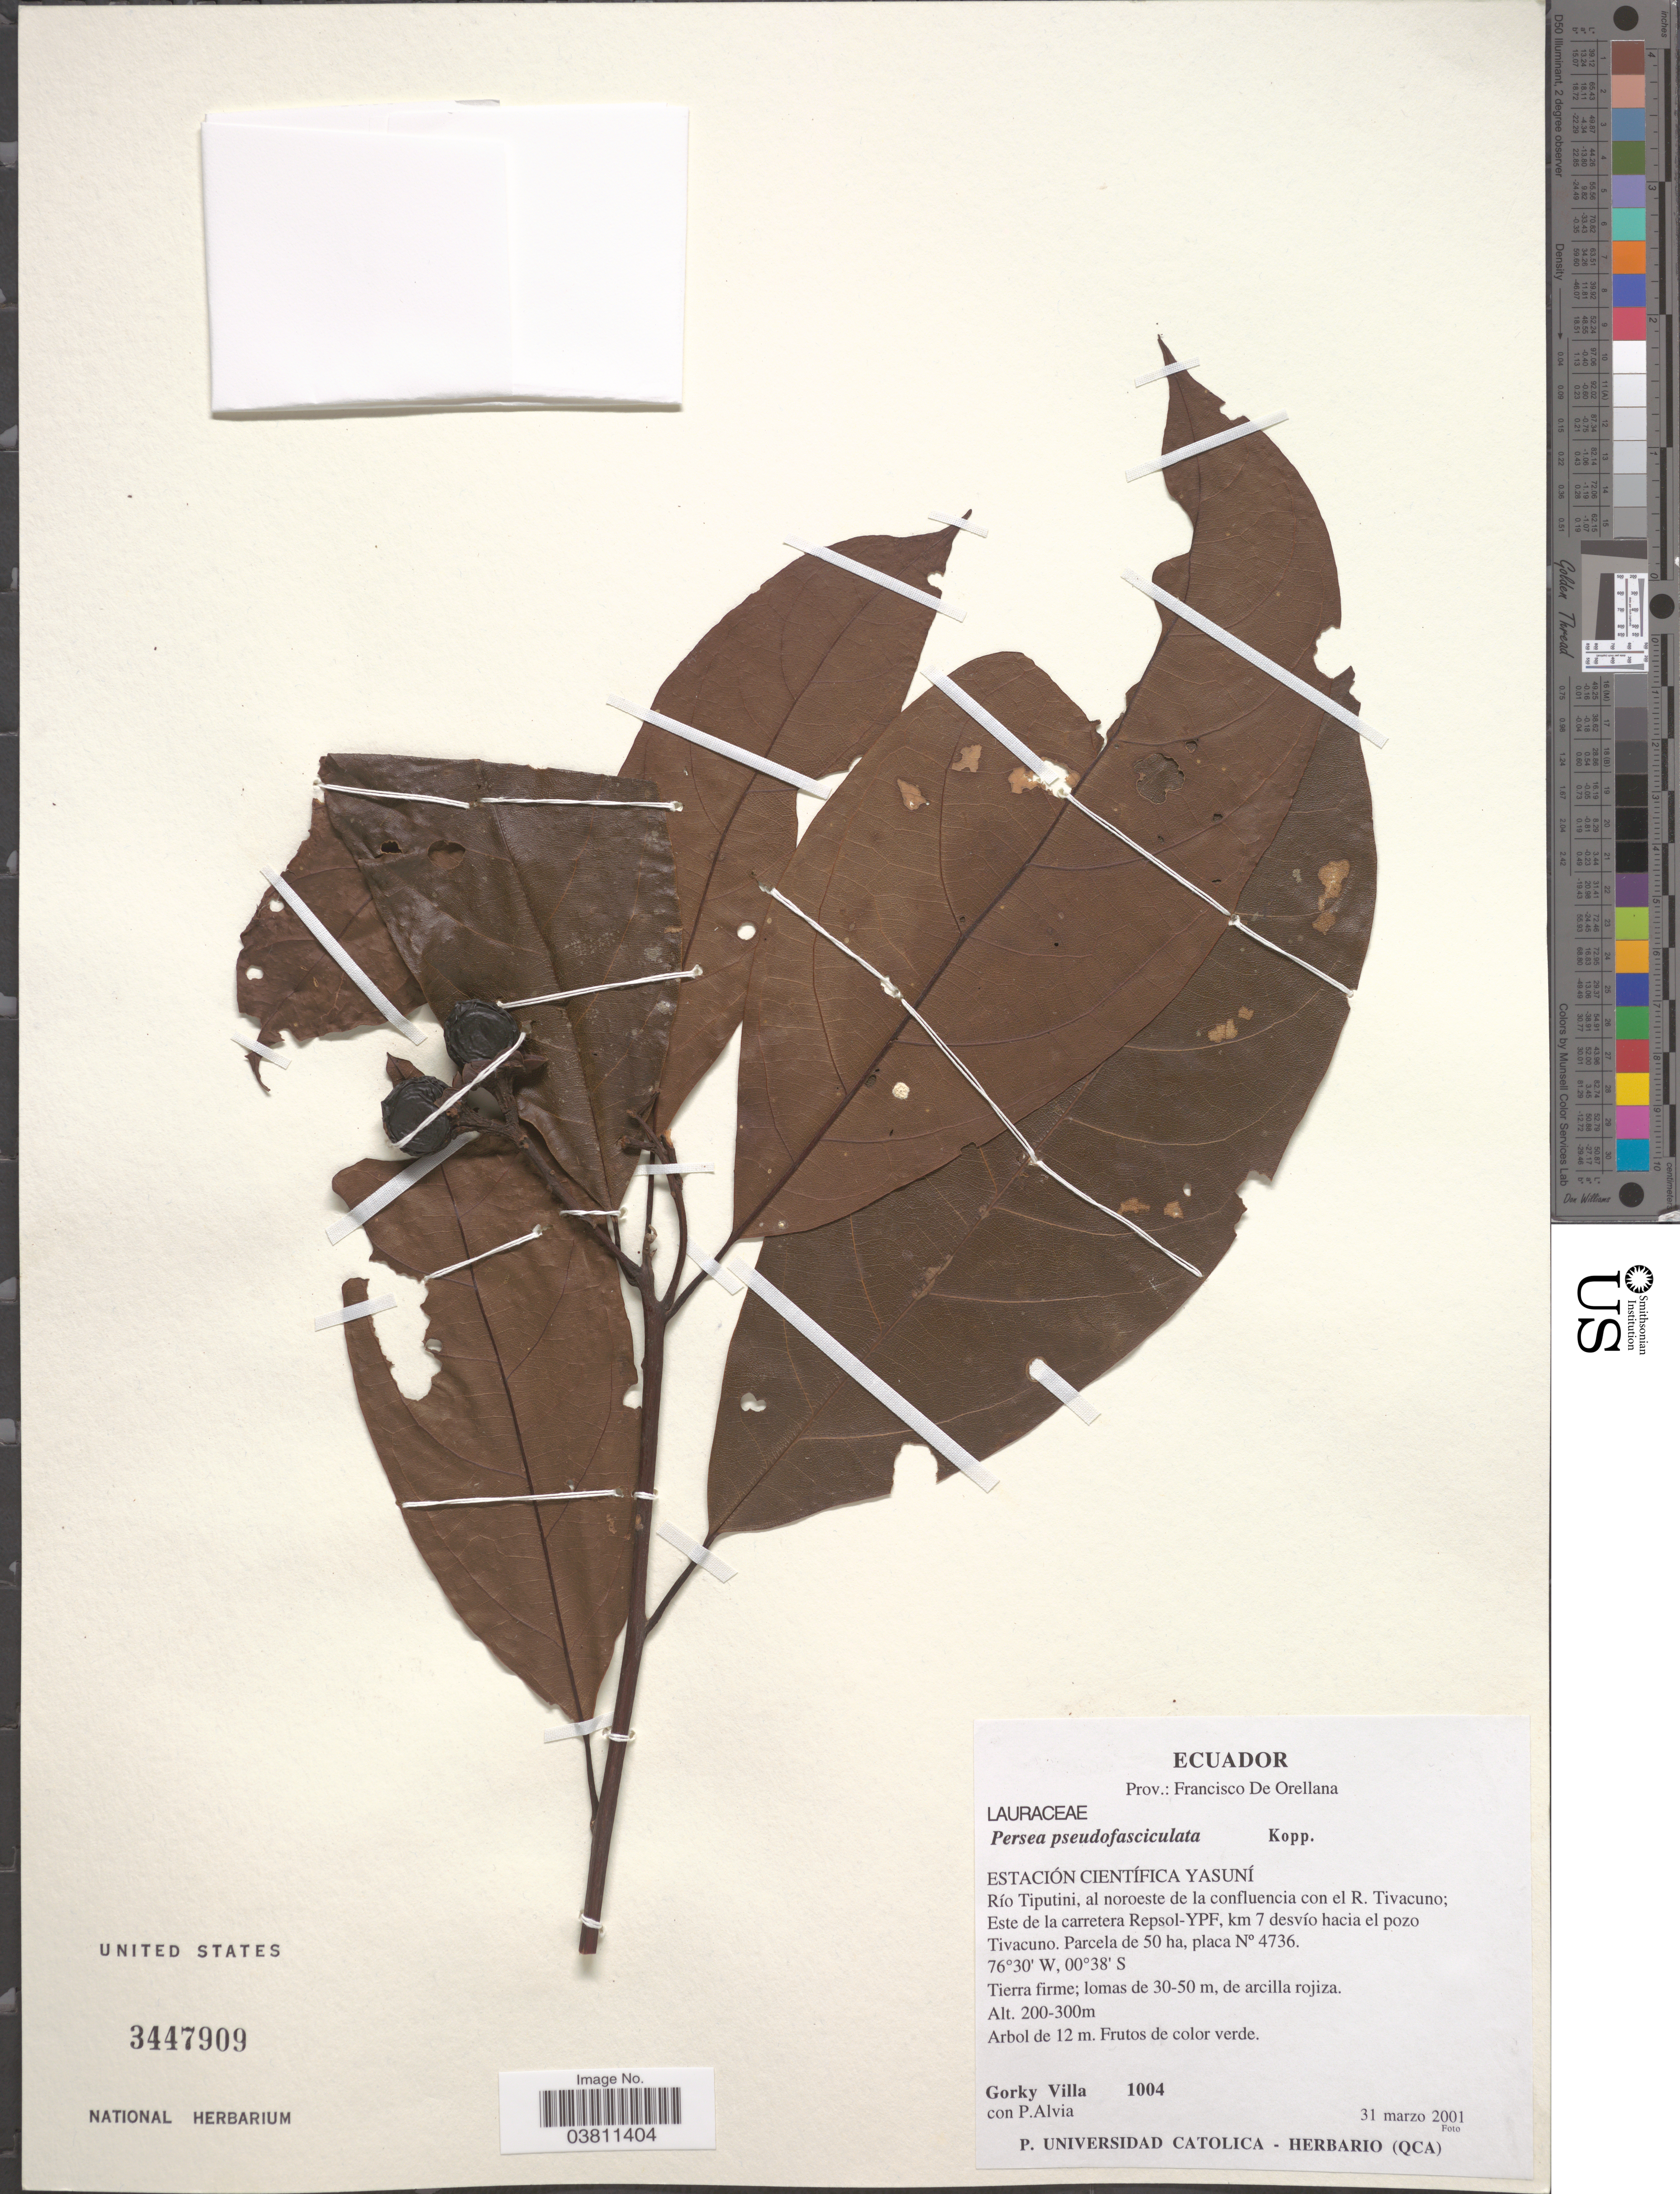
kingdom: Plantae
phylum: Tracheophyta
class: Magnoliopsida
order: Laurales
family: Lauraceae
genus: Persea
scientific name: Persea pseudofasciculata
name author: L.E. Kopp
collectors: G. Villa & P. Alvia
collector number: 1004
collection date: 2001-03-31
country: Ecuador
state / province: Orellana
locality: Prov.: Francisco De Orellana. Estación Científica Yasuní. Río Tiputini, al noroeste de la confluencia con el R. Tivacuno; Este de la carretera Repsol-YPF, km 7 desvío hacia el pozo Tivacuno.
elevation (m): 200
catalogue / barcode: US 3447909